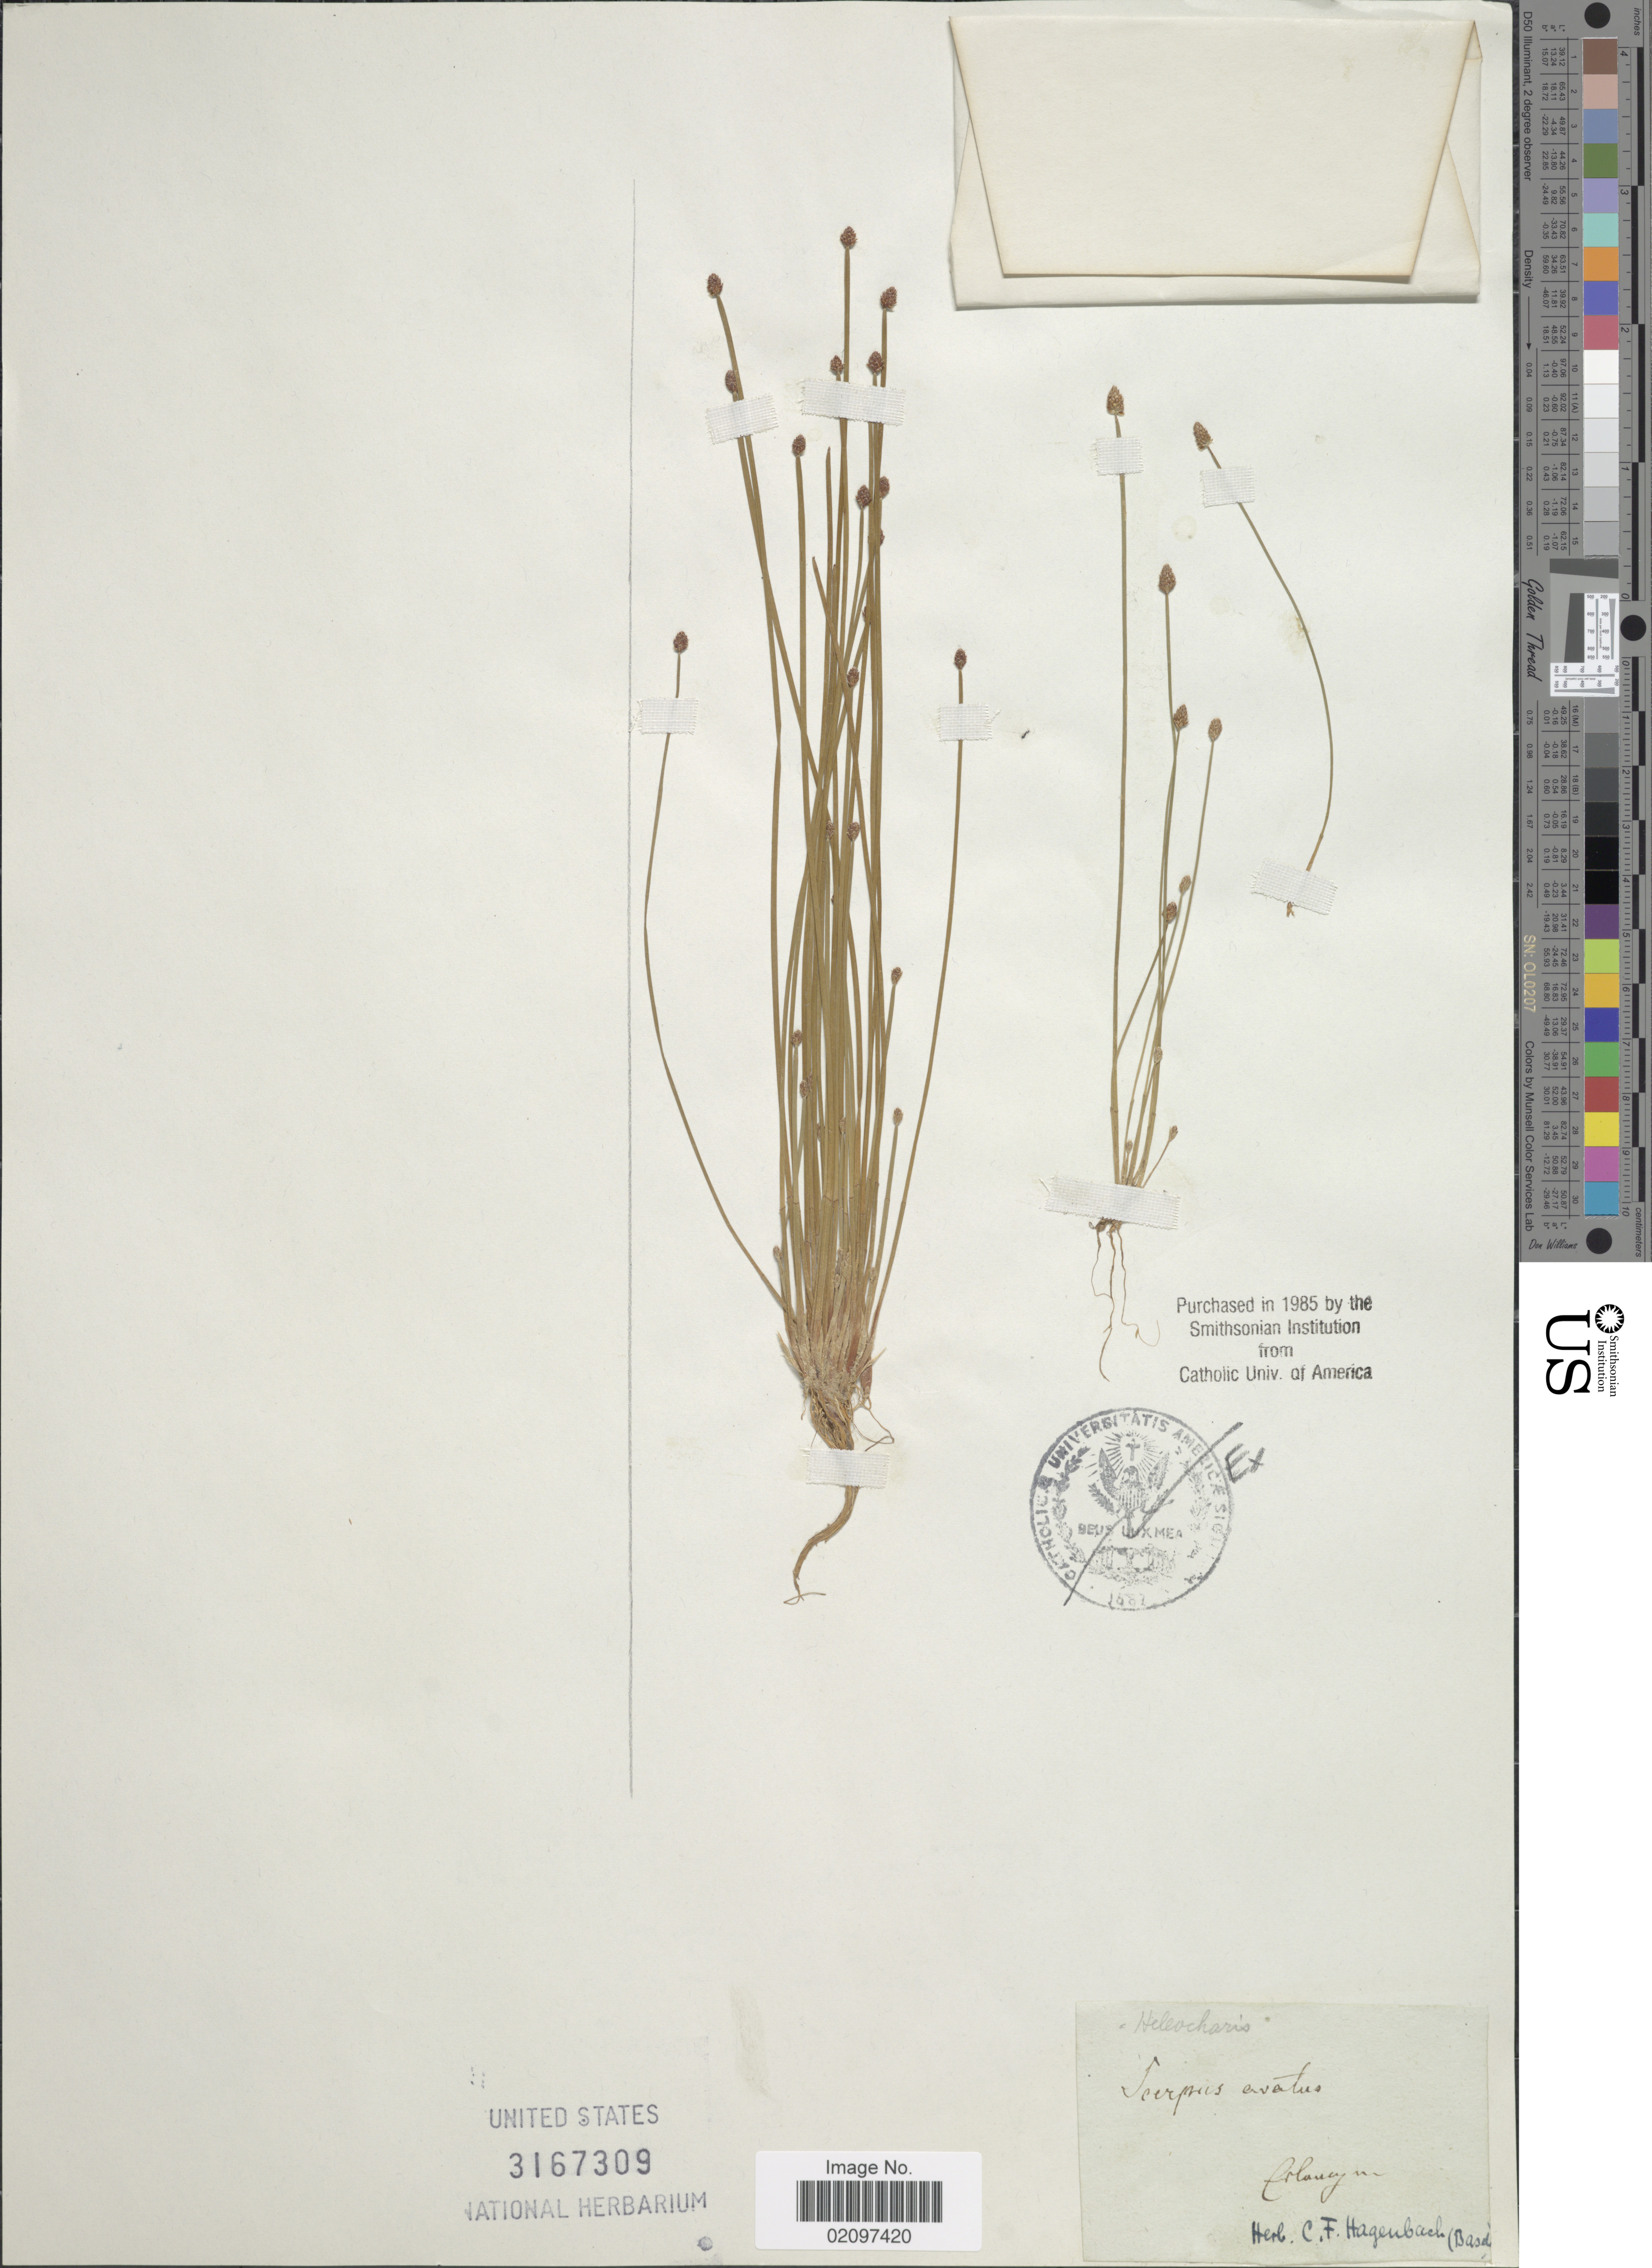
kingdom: Plantae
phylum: Tracheophyta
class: Liliopsida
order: Poales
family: Cyperaceae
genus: Eleocharis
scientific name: Eleocharis ovata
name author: (Roth) Roem. & Schult.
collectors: Ex herb C. F. Hagenbach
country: Germany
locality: Erlangen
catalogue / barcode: US 3167309